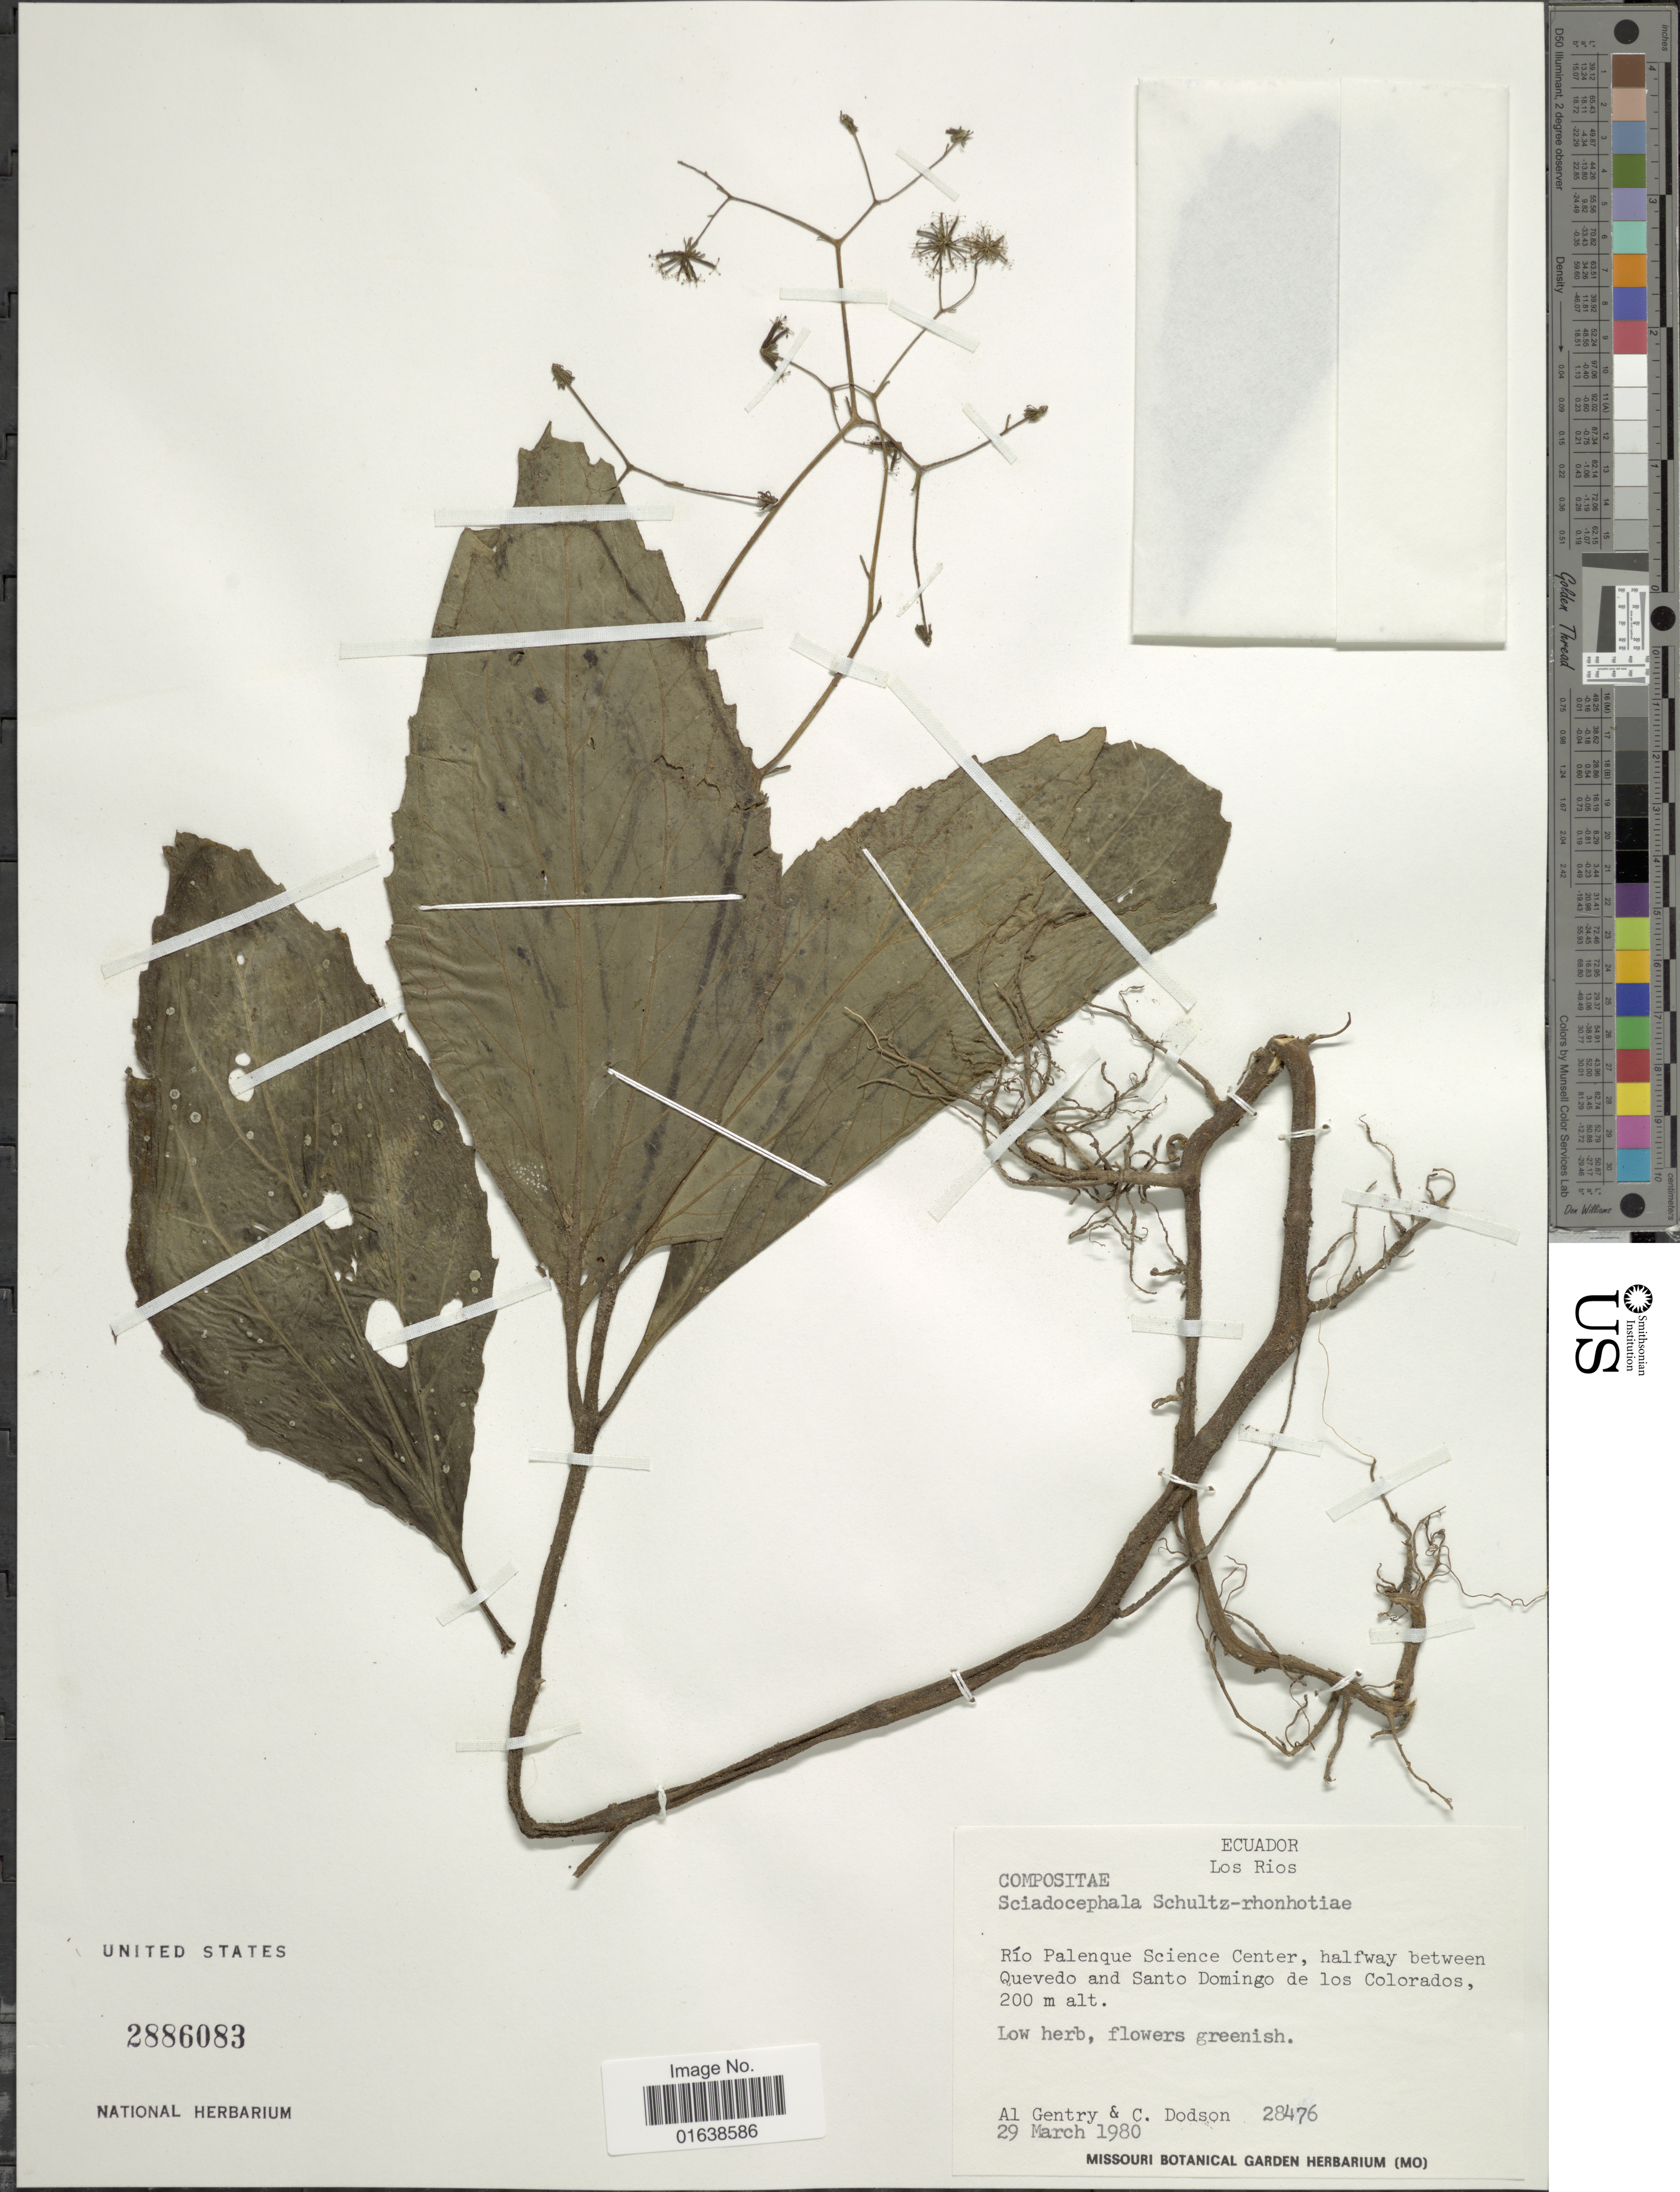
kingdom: Plantae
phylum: Tracheophyta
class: Magnoliopsida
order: Asterales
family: Asteraceae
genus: Sciadocephala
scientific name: Sciadocephala schultze-rhonhofiae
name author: Mattf. in Diels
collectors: A. H. Gentry & C. Dodson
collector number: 28476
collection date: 1980-03-29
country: Ecuador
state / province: Los Ríos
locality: Ecuador. Los Ríos. Rio Palenque Science Center, halfway between Quevedo and Santo Domingo de los Colorados.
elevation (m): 200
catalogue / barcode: US 2886083